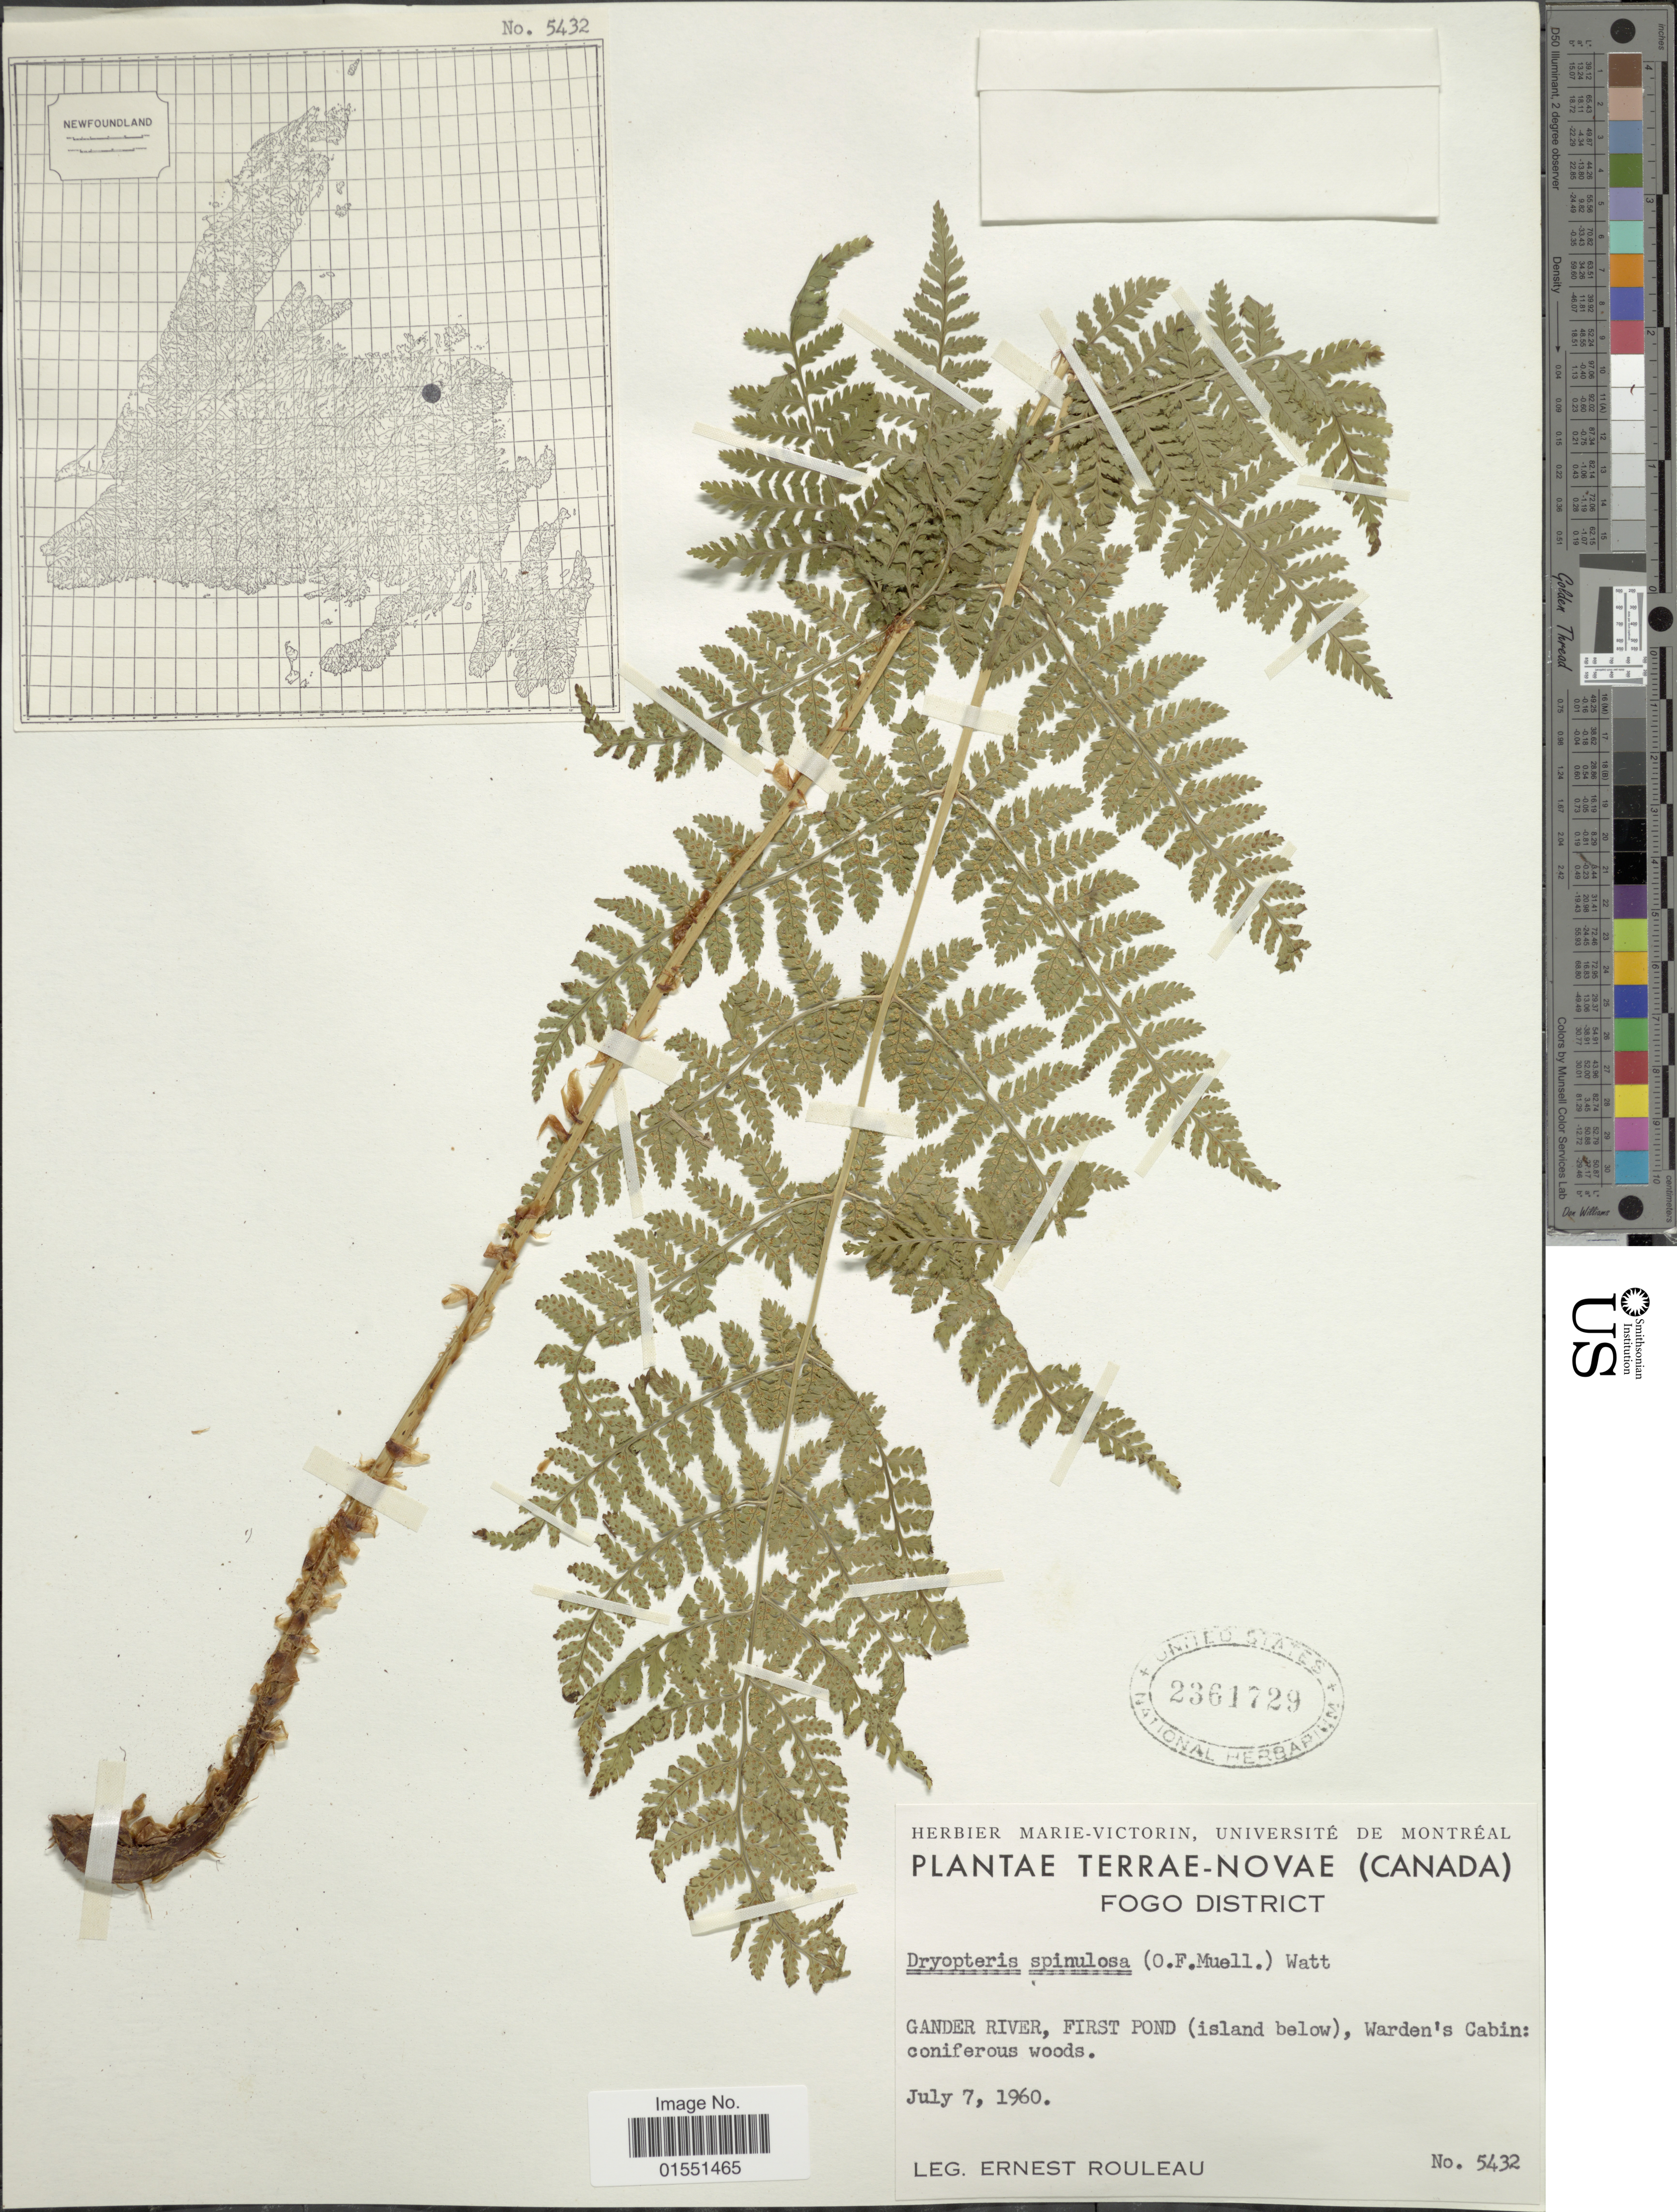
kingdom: Plantae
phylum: Tracheophyta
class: Polypodiopsida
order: Polypodiales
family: Dryopteridaceae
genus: Dryopteris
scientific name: Dryopteris intermedia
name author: (Muhl.) A. Gray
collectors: E. Rouleau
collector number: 5432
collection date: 1960-07-07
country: Canada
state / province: Newfoundland and Labrador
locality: Terrae-Novae (Canada), Fogo District. Gander River, First Pond (island below), Warden's Cabin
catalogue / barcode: US 2361729